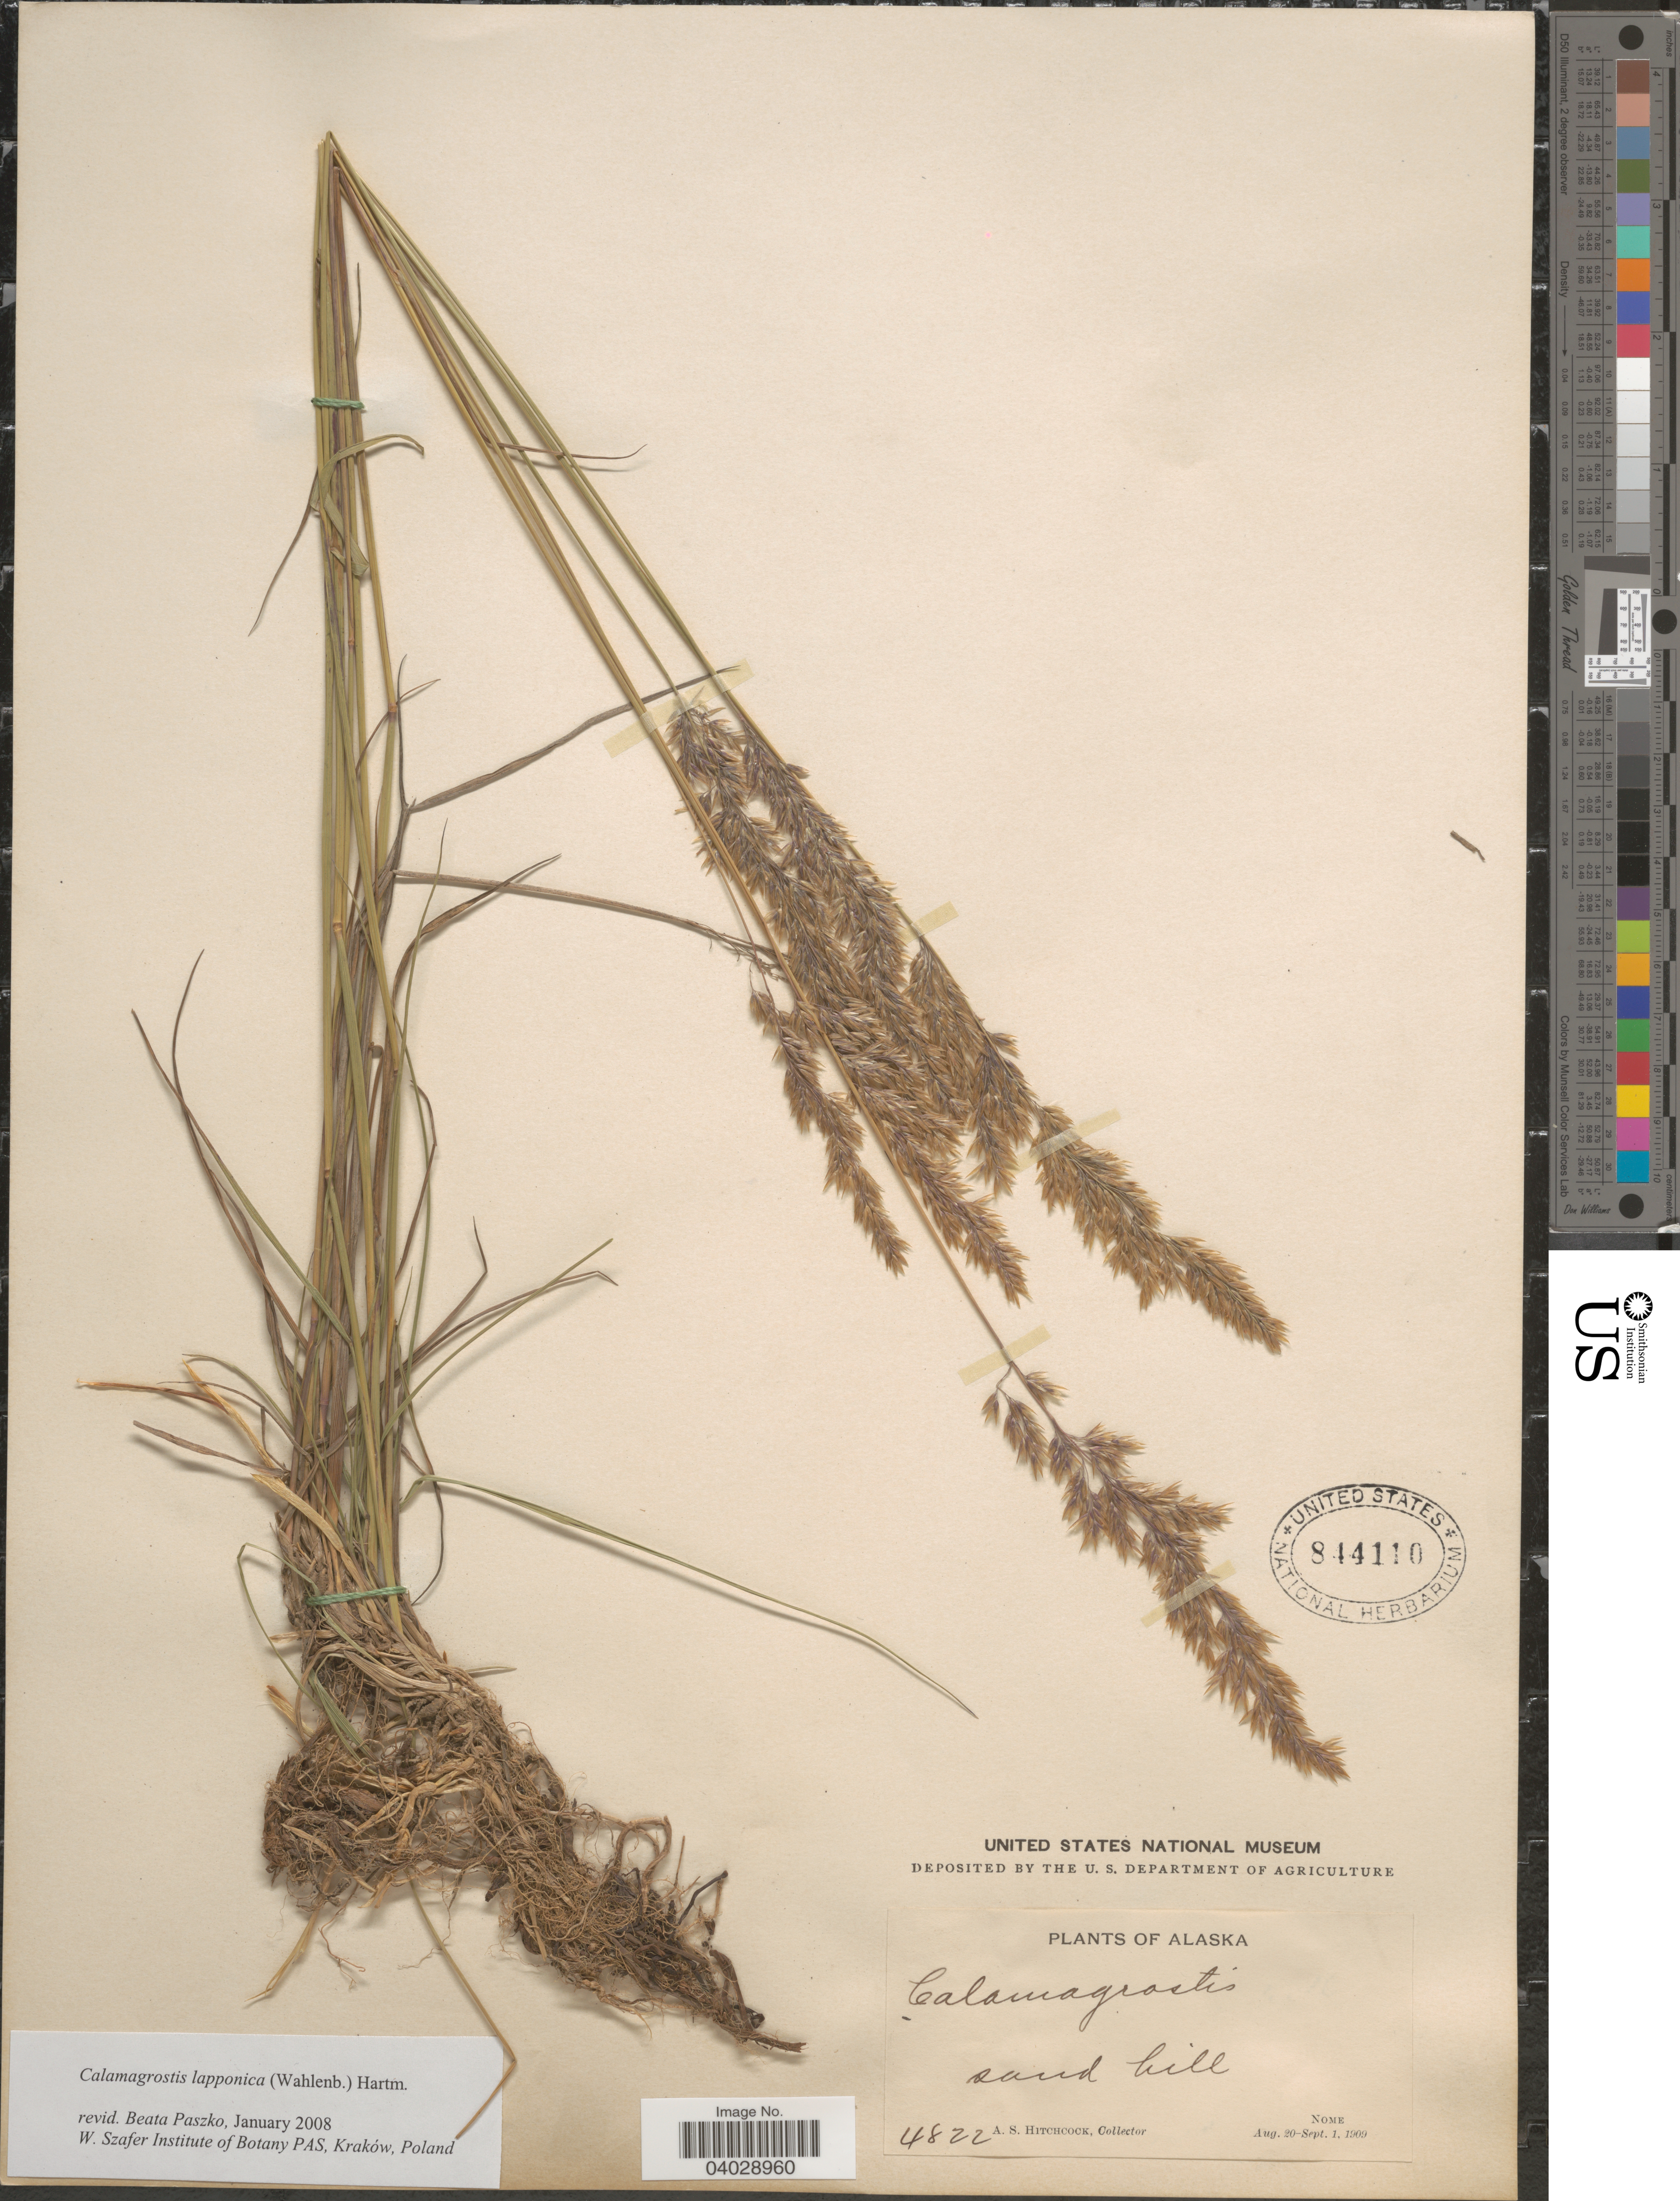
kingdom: Plantae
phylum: Tracheophyta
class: Liliopsida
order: Poales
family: Poaceae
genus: Calamagrostis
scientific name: Calamagrostis lapponica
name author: (Wahlenb.) Hartm.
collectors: A. S. Hitchcock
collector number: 4822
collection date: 1909-08-20/1909-09-01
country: United States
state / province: Alaska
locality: Nome.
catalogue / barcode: US 844110